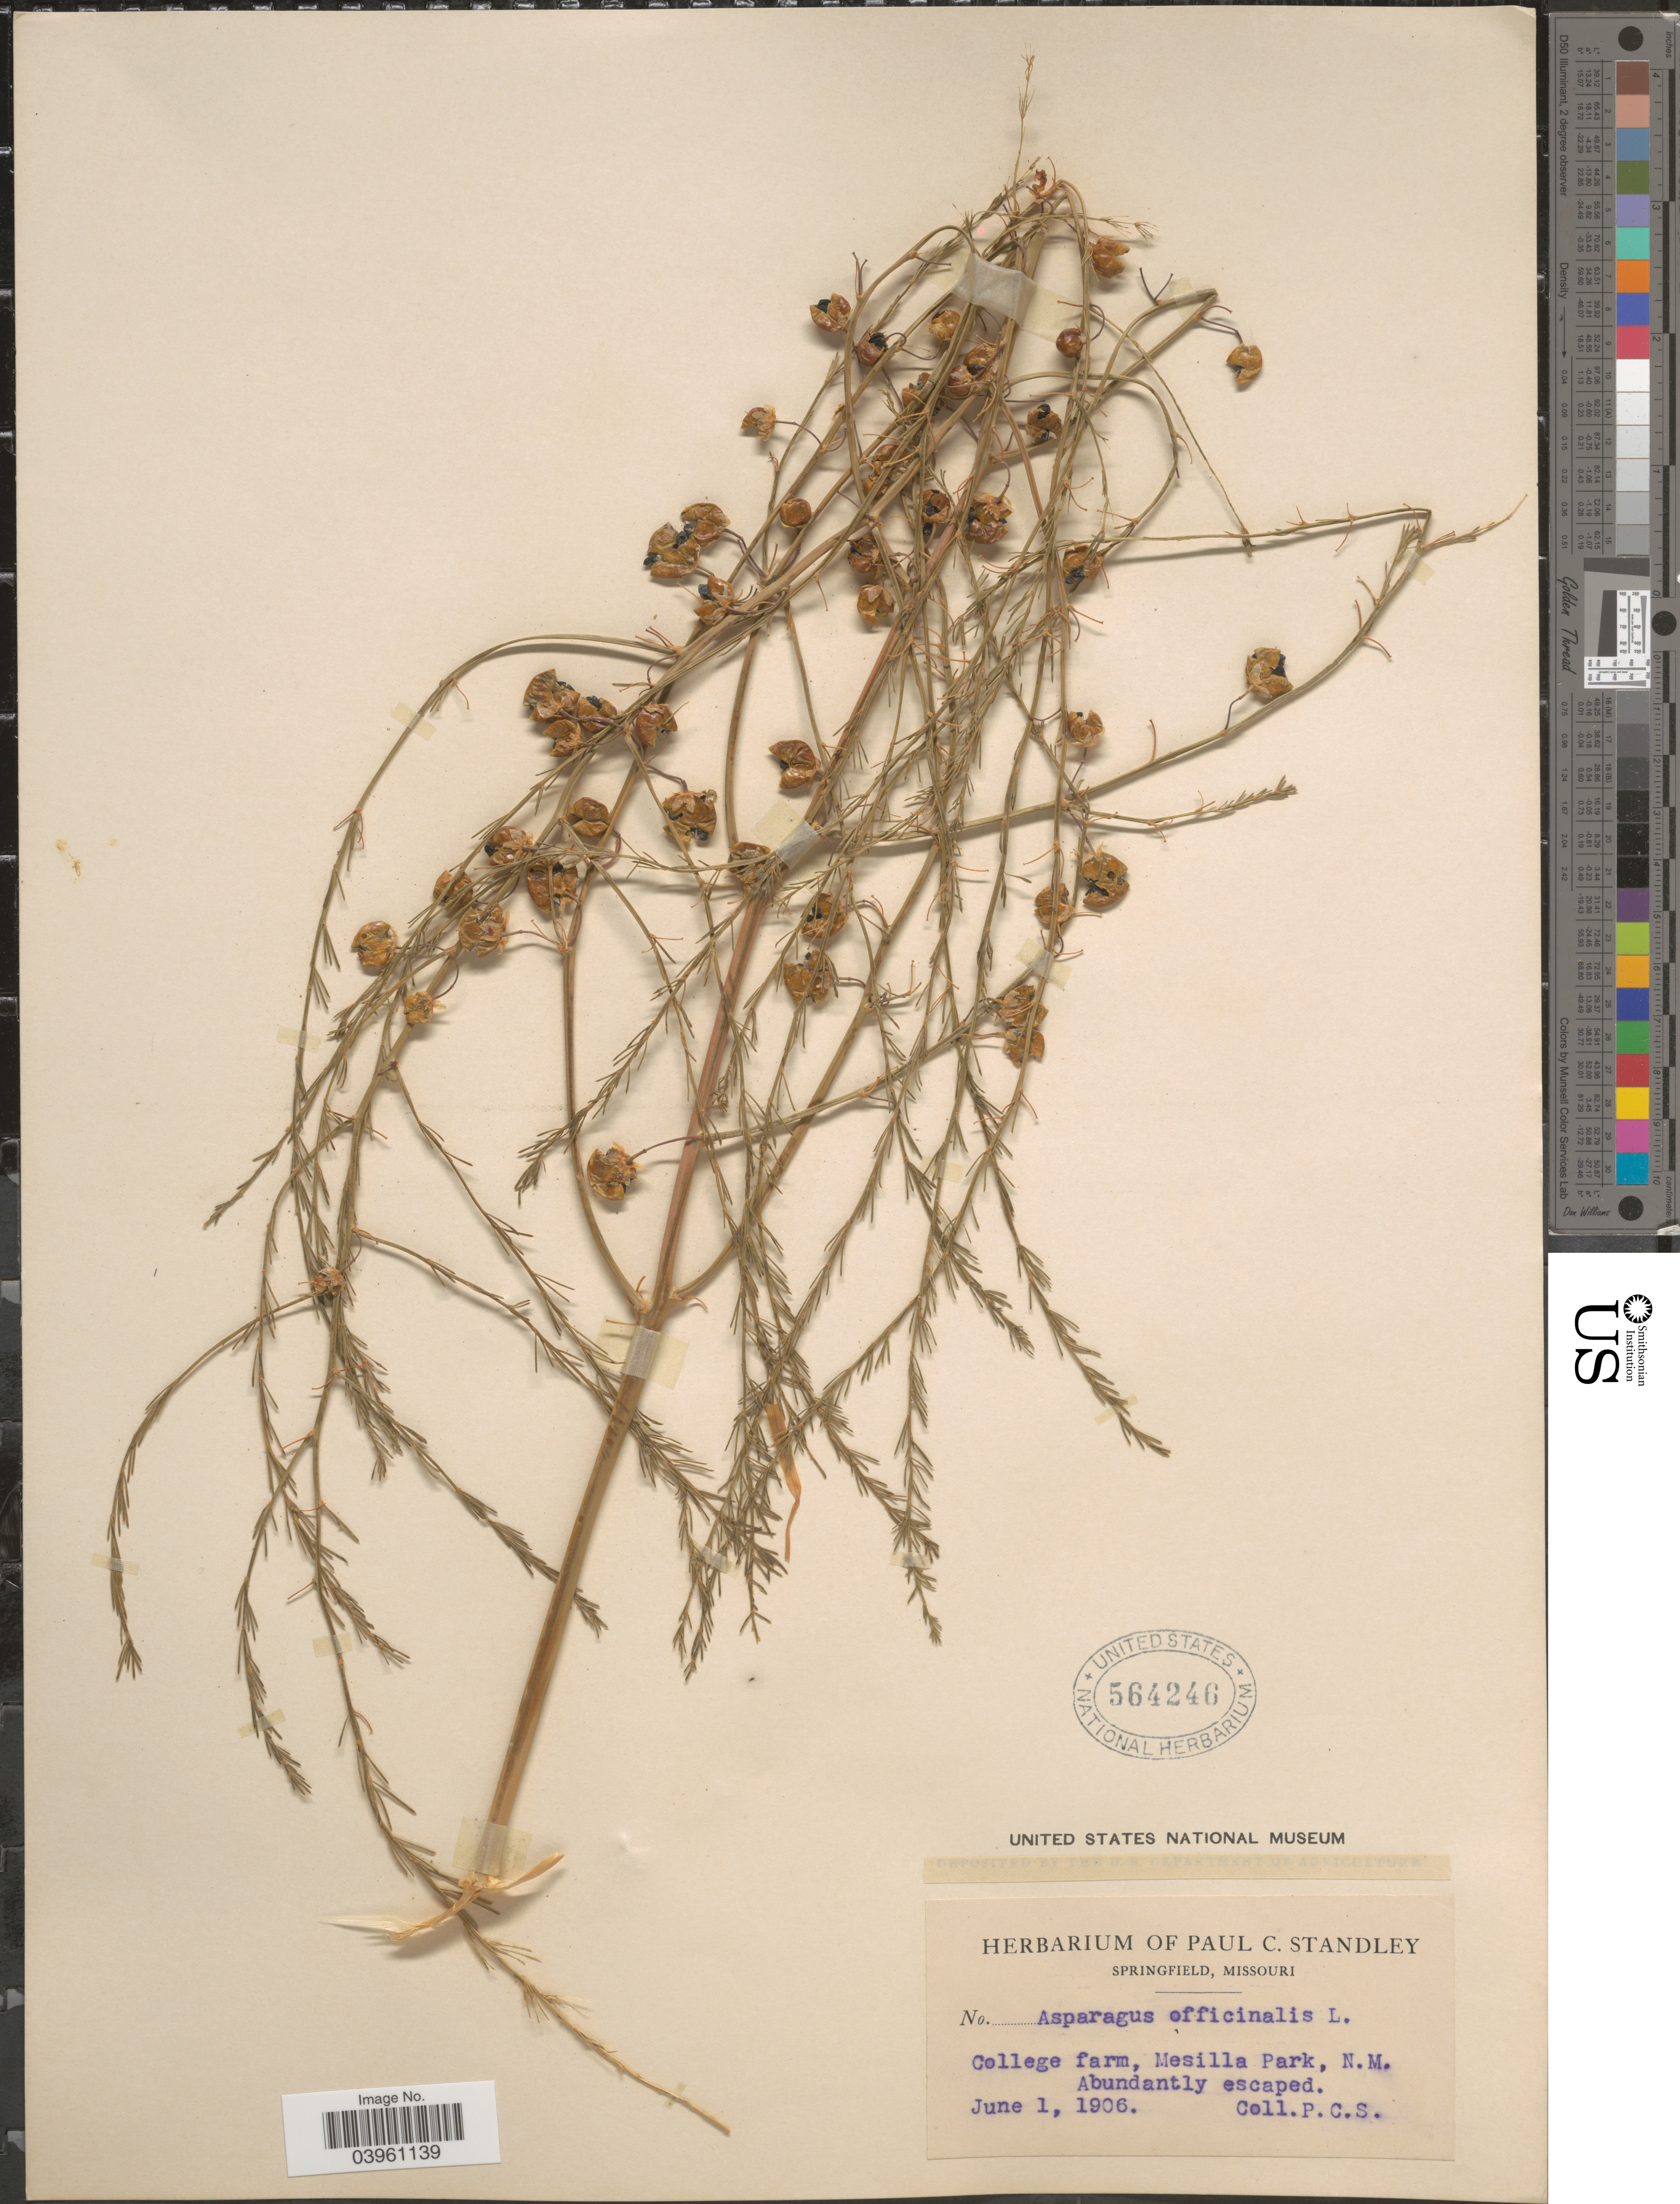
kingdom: Plantae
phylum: Tracheophyta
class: Liliopsida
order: Asparagales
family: Asparagaceae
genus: Asparagus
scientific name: Asparagus officinalis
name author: L.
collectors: P. C. Standley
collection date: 1906-06-01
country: United States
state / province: New Mexico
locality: College farm, Mesilla Park.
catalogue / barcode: US 564246